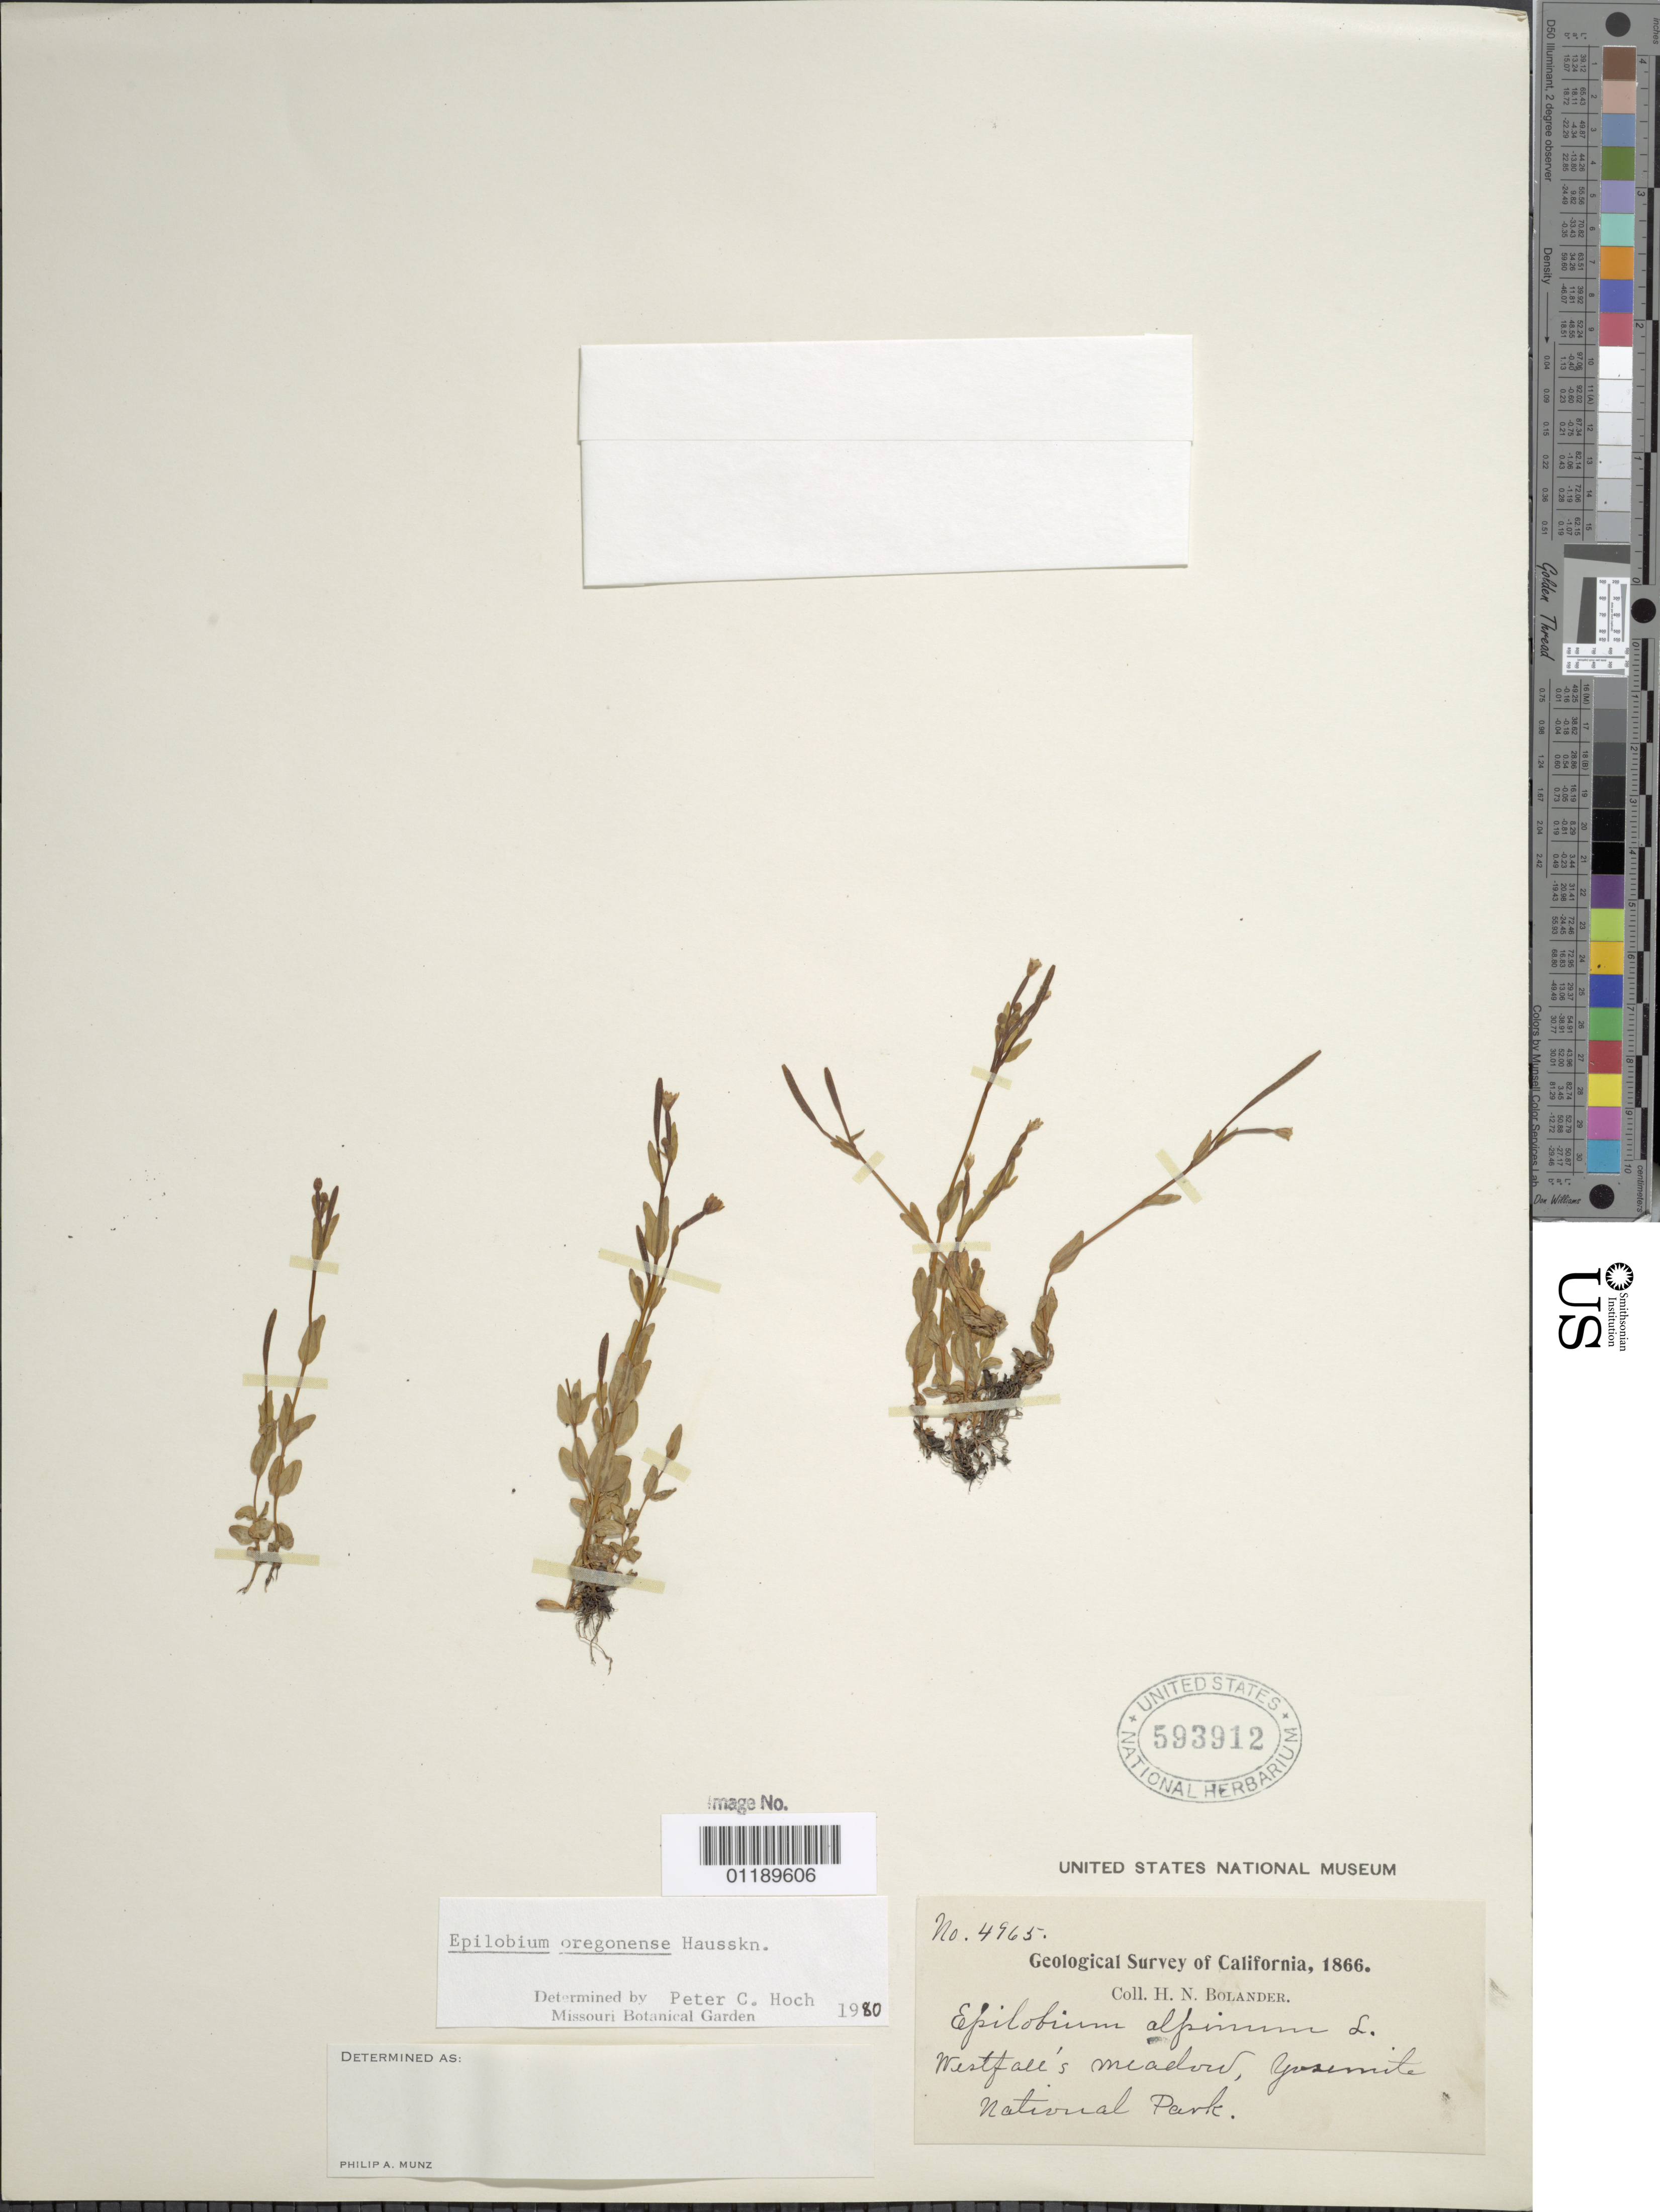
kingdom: Plantae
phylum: Tracheophyta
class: Magnoliopsida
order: Myrtales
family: Onagraceae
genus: Epilobium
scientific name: Epilobium oregonense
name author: Hausskn.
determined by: Hoch, P. C.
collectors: H. Bolander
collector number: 4965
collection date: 1866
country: United States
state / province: California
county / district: Mariposa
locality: Westfall's meadow, Yosemite National Park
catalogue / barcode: US 593912